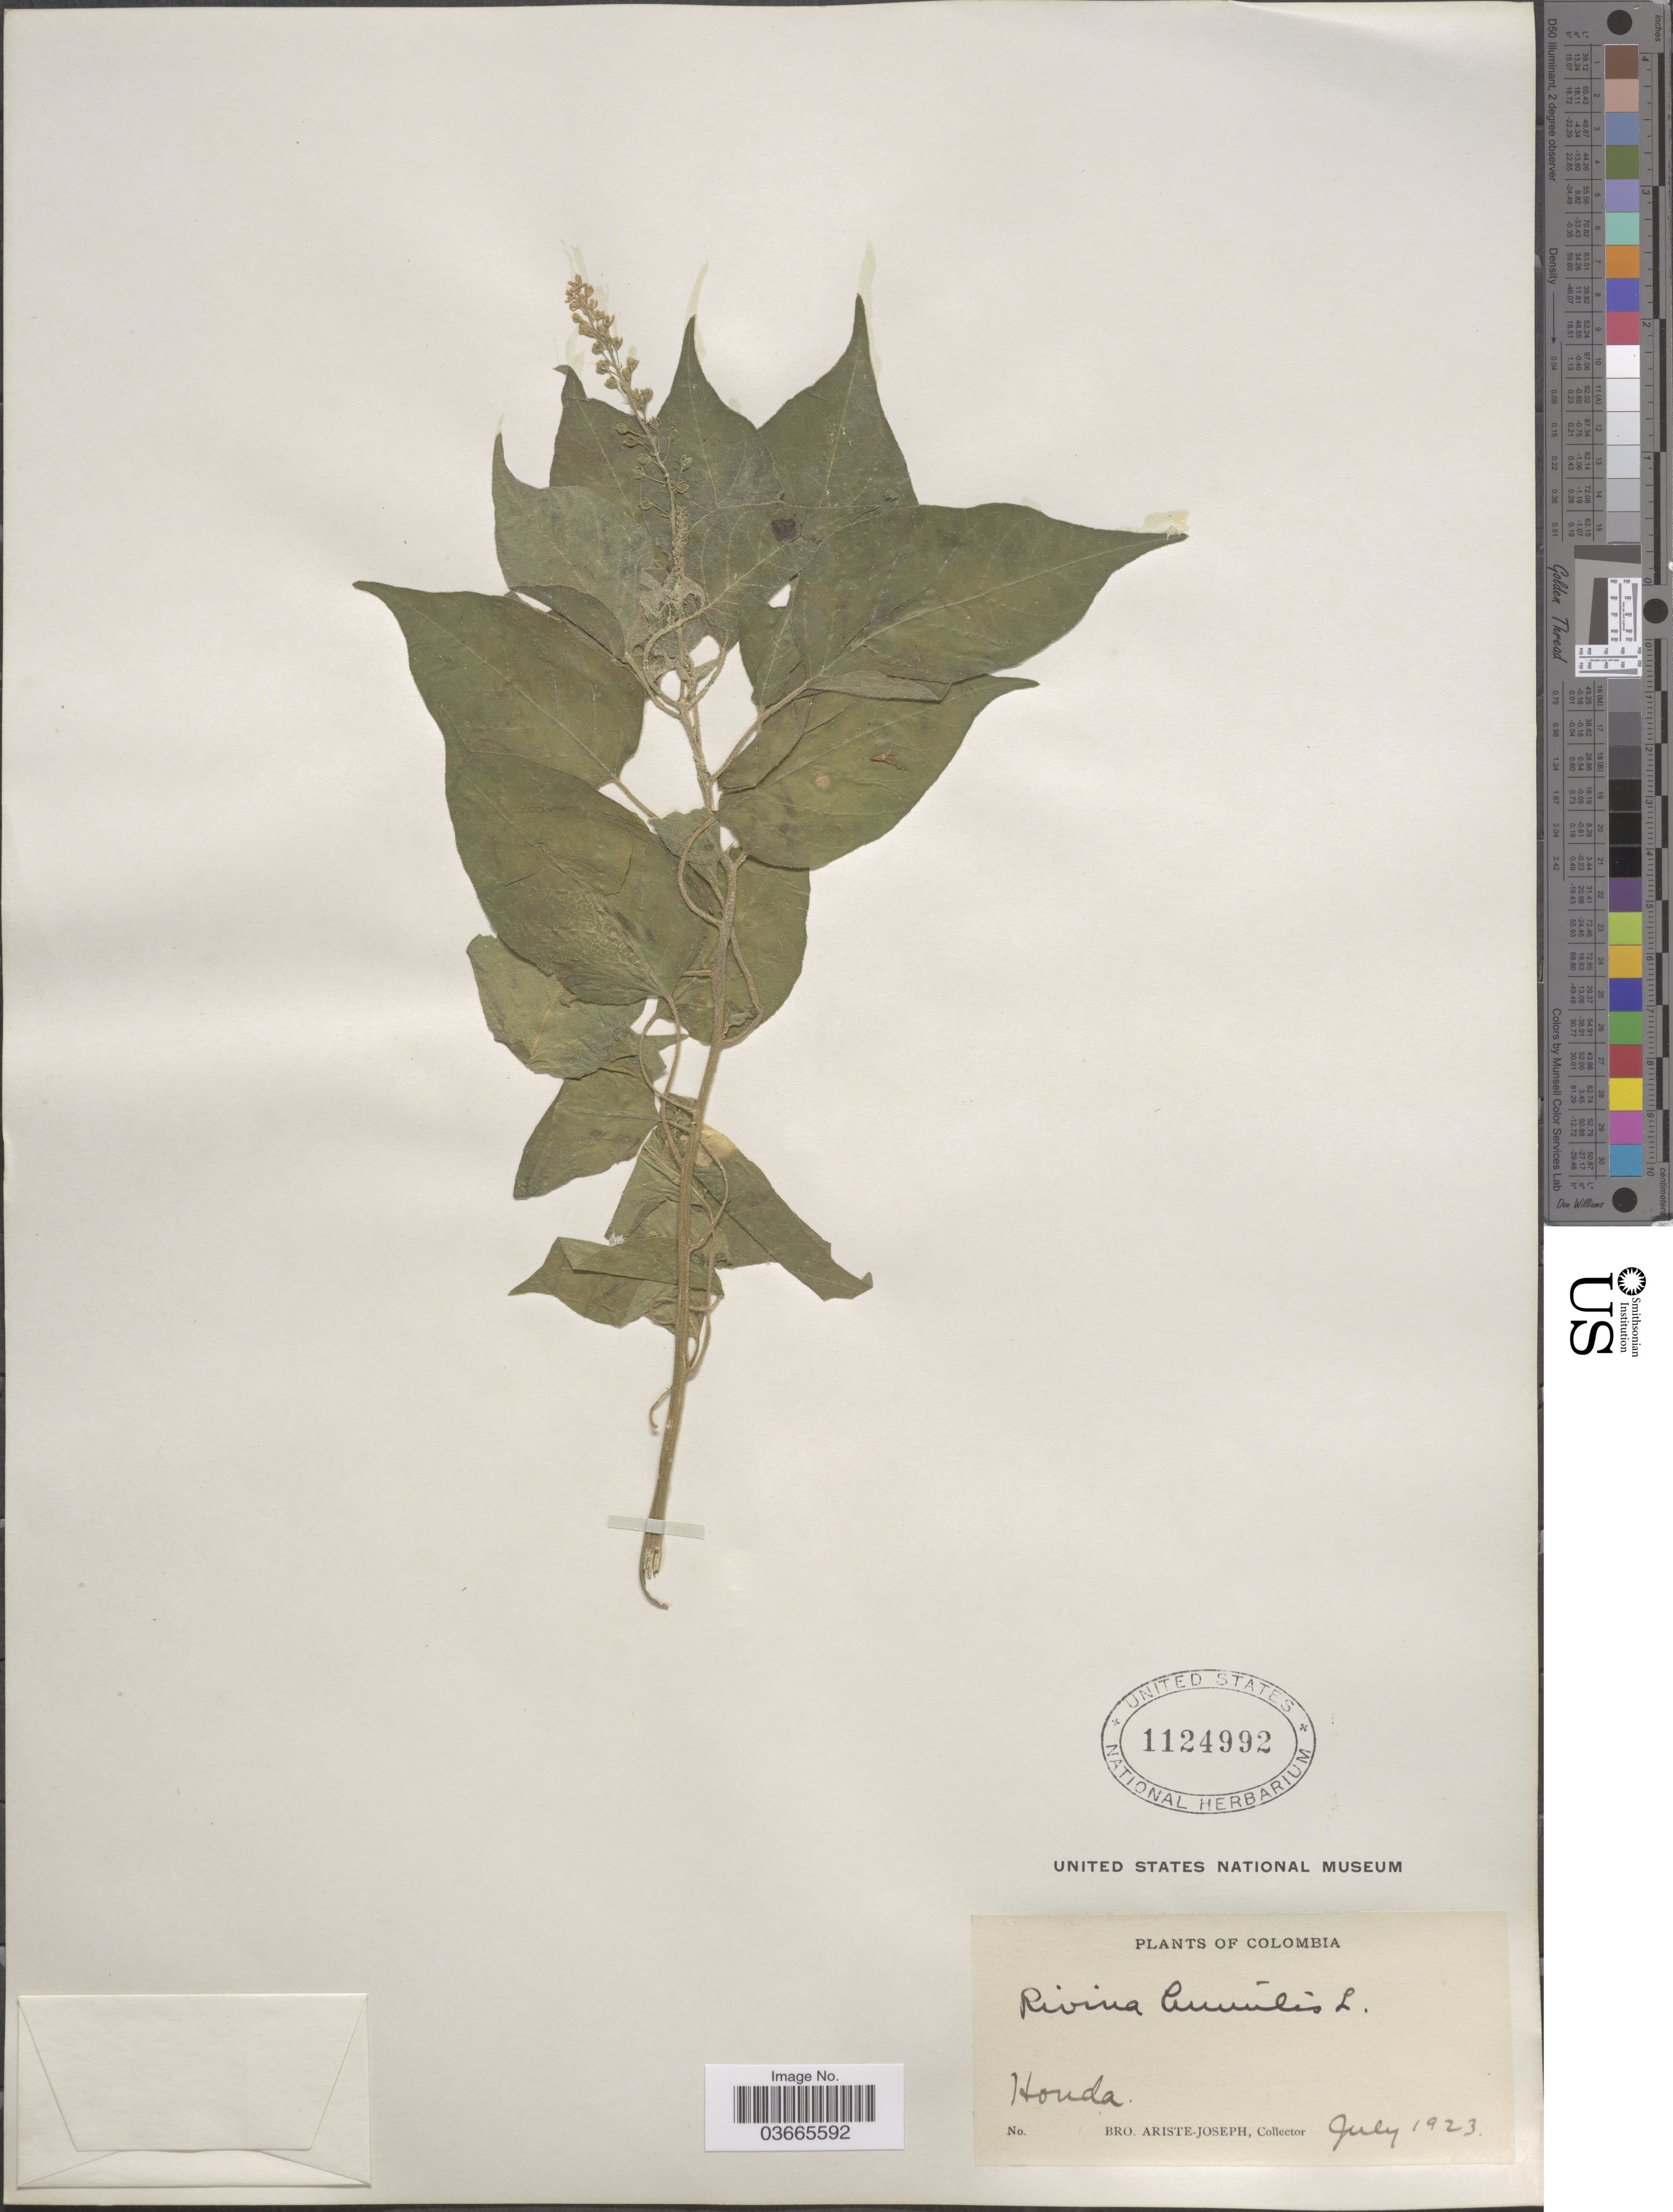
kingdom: Plantae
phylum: Tracheophyta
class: Magnoliopsida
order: Caryophyllales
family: Phytolaccaceae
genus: Rivina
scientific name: Rivina humilis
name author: L.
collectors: Bro. Ariste-Joseph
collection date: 1923-07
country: Colombia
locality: Honda.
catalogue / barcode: US 1124992